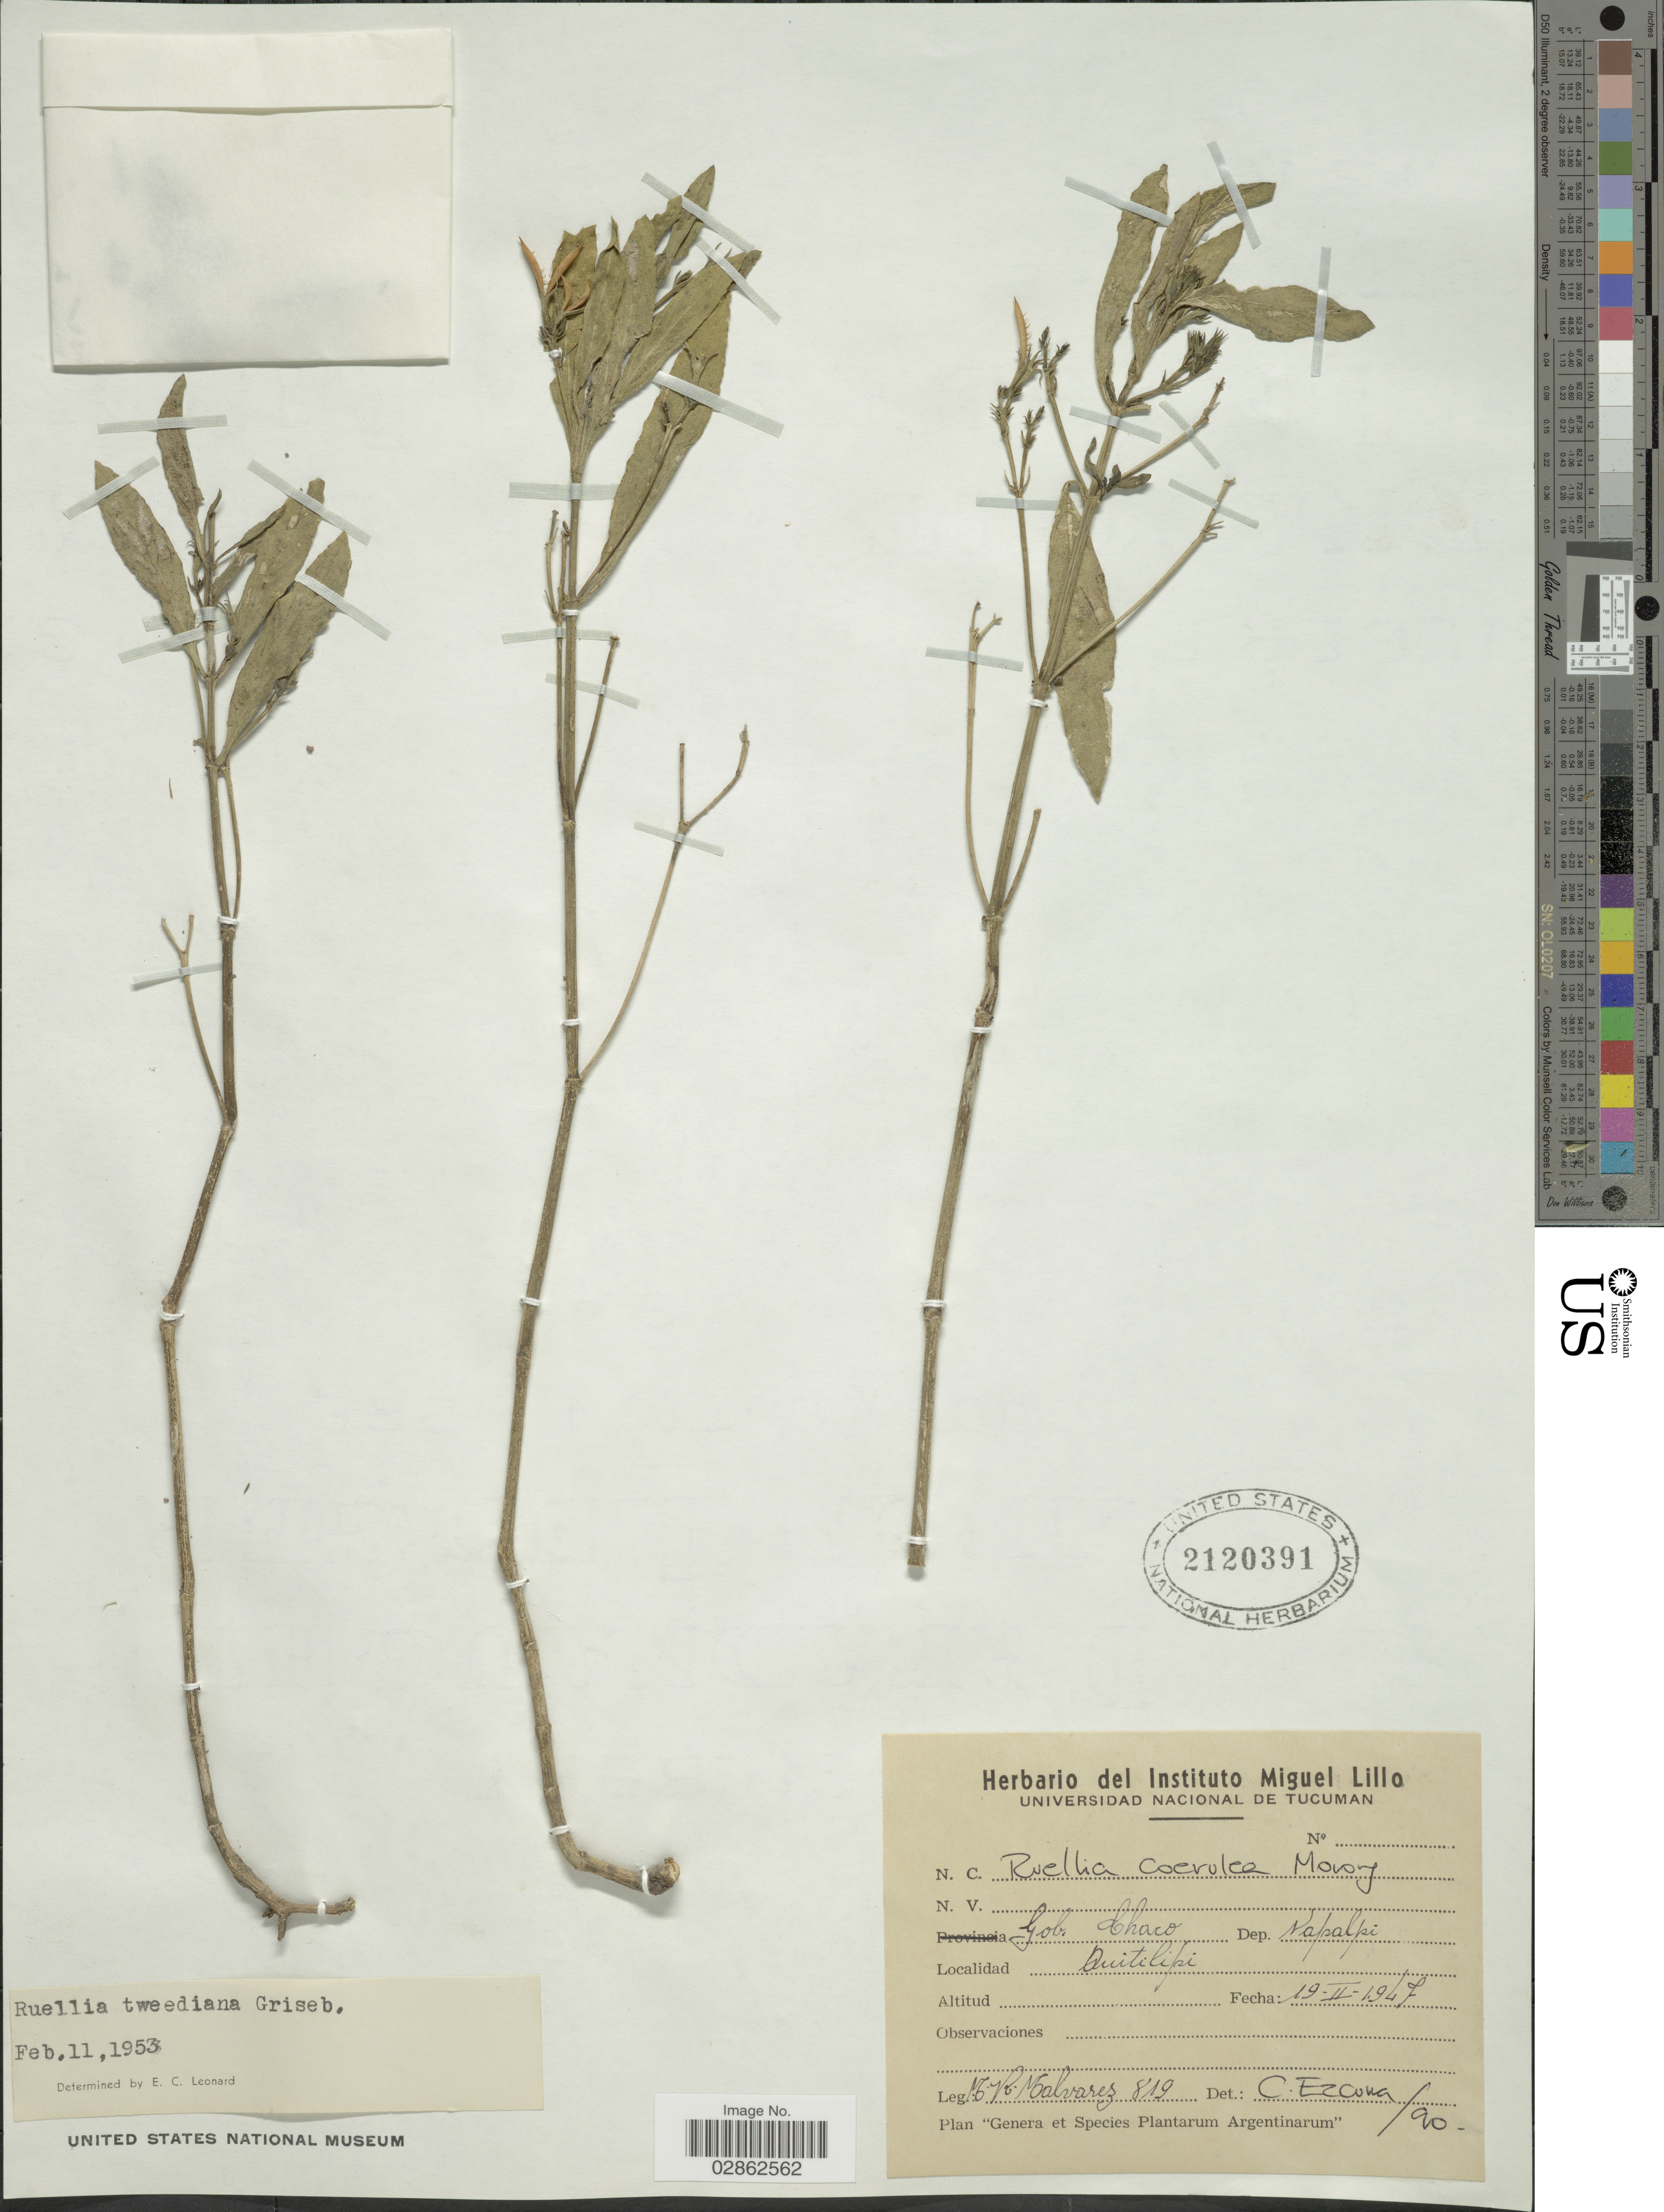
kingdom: Plantae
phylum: Tracheophyta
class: Magnoliopsida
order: Lamiales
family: Acanthaceae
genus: Ruellia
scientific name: Ruellia coerulea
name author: Morong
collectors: M. Malvárez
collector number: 819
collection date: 1947-02-19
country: Argentina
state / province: Chaco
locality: Gob. Chaco. Dep. Napalpi. Quitilipi.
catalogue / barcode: US 2120391